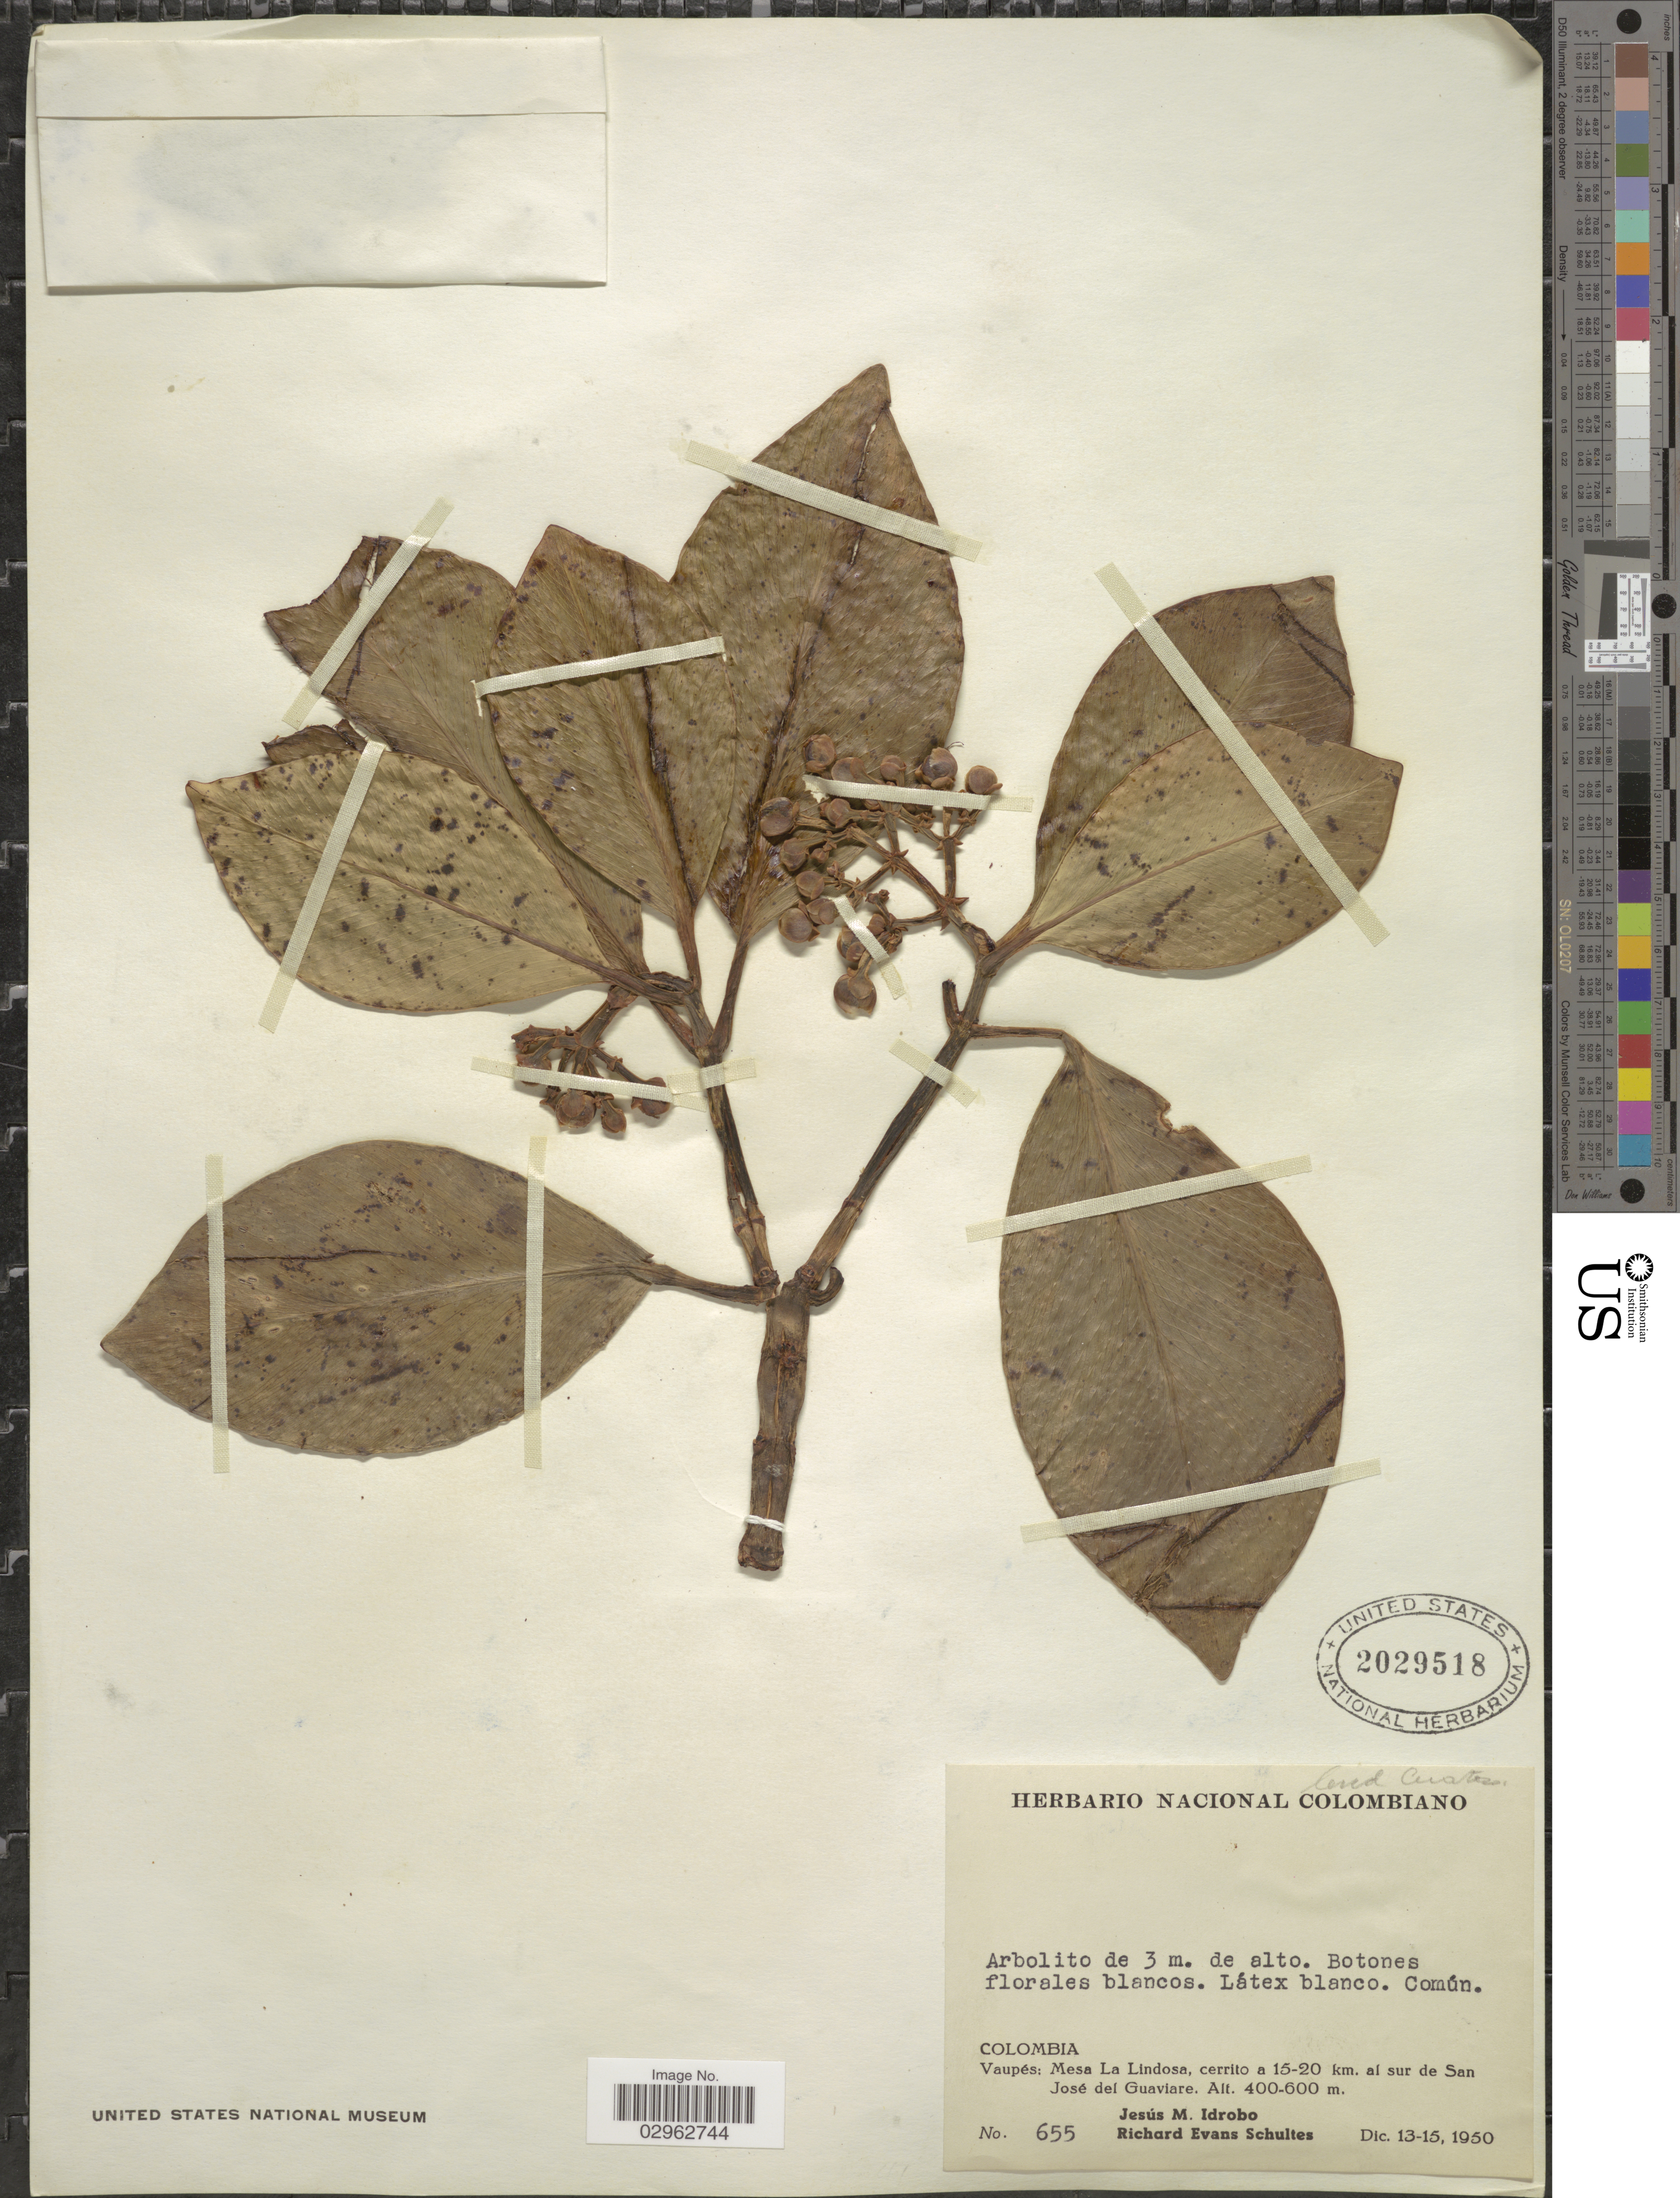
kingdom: Plantae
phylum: Tracheophyta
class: Magnoliopsida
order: Malpighiales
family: Clusiaceae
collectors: J. M. Idrobo & R. E. Schultes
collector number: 655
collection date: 1950-12-13/1950-12-15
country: Colombia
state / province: Vaupés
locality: Mesa La Lindosa, cerrito a 15-20 km. al sur de San José del Guaviare.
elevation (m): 400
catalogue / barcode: US 2029518